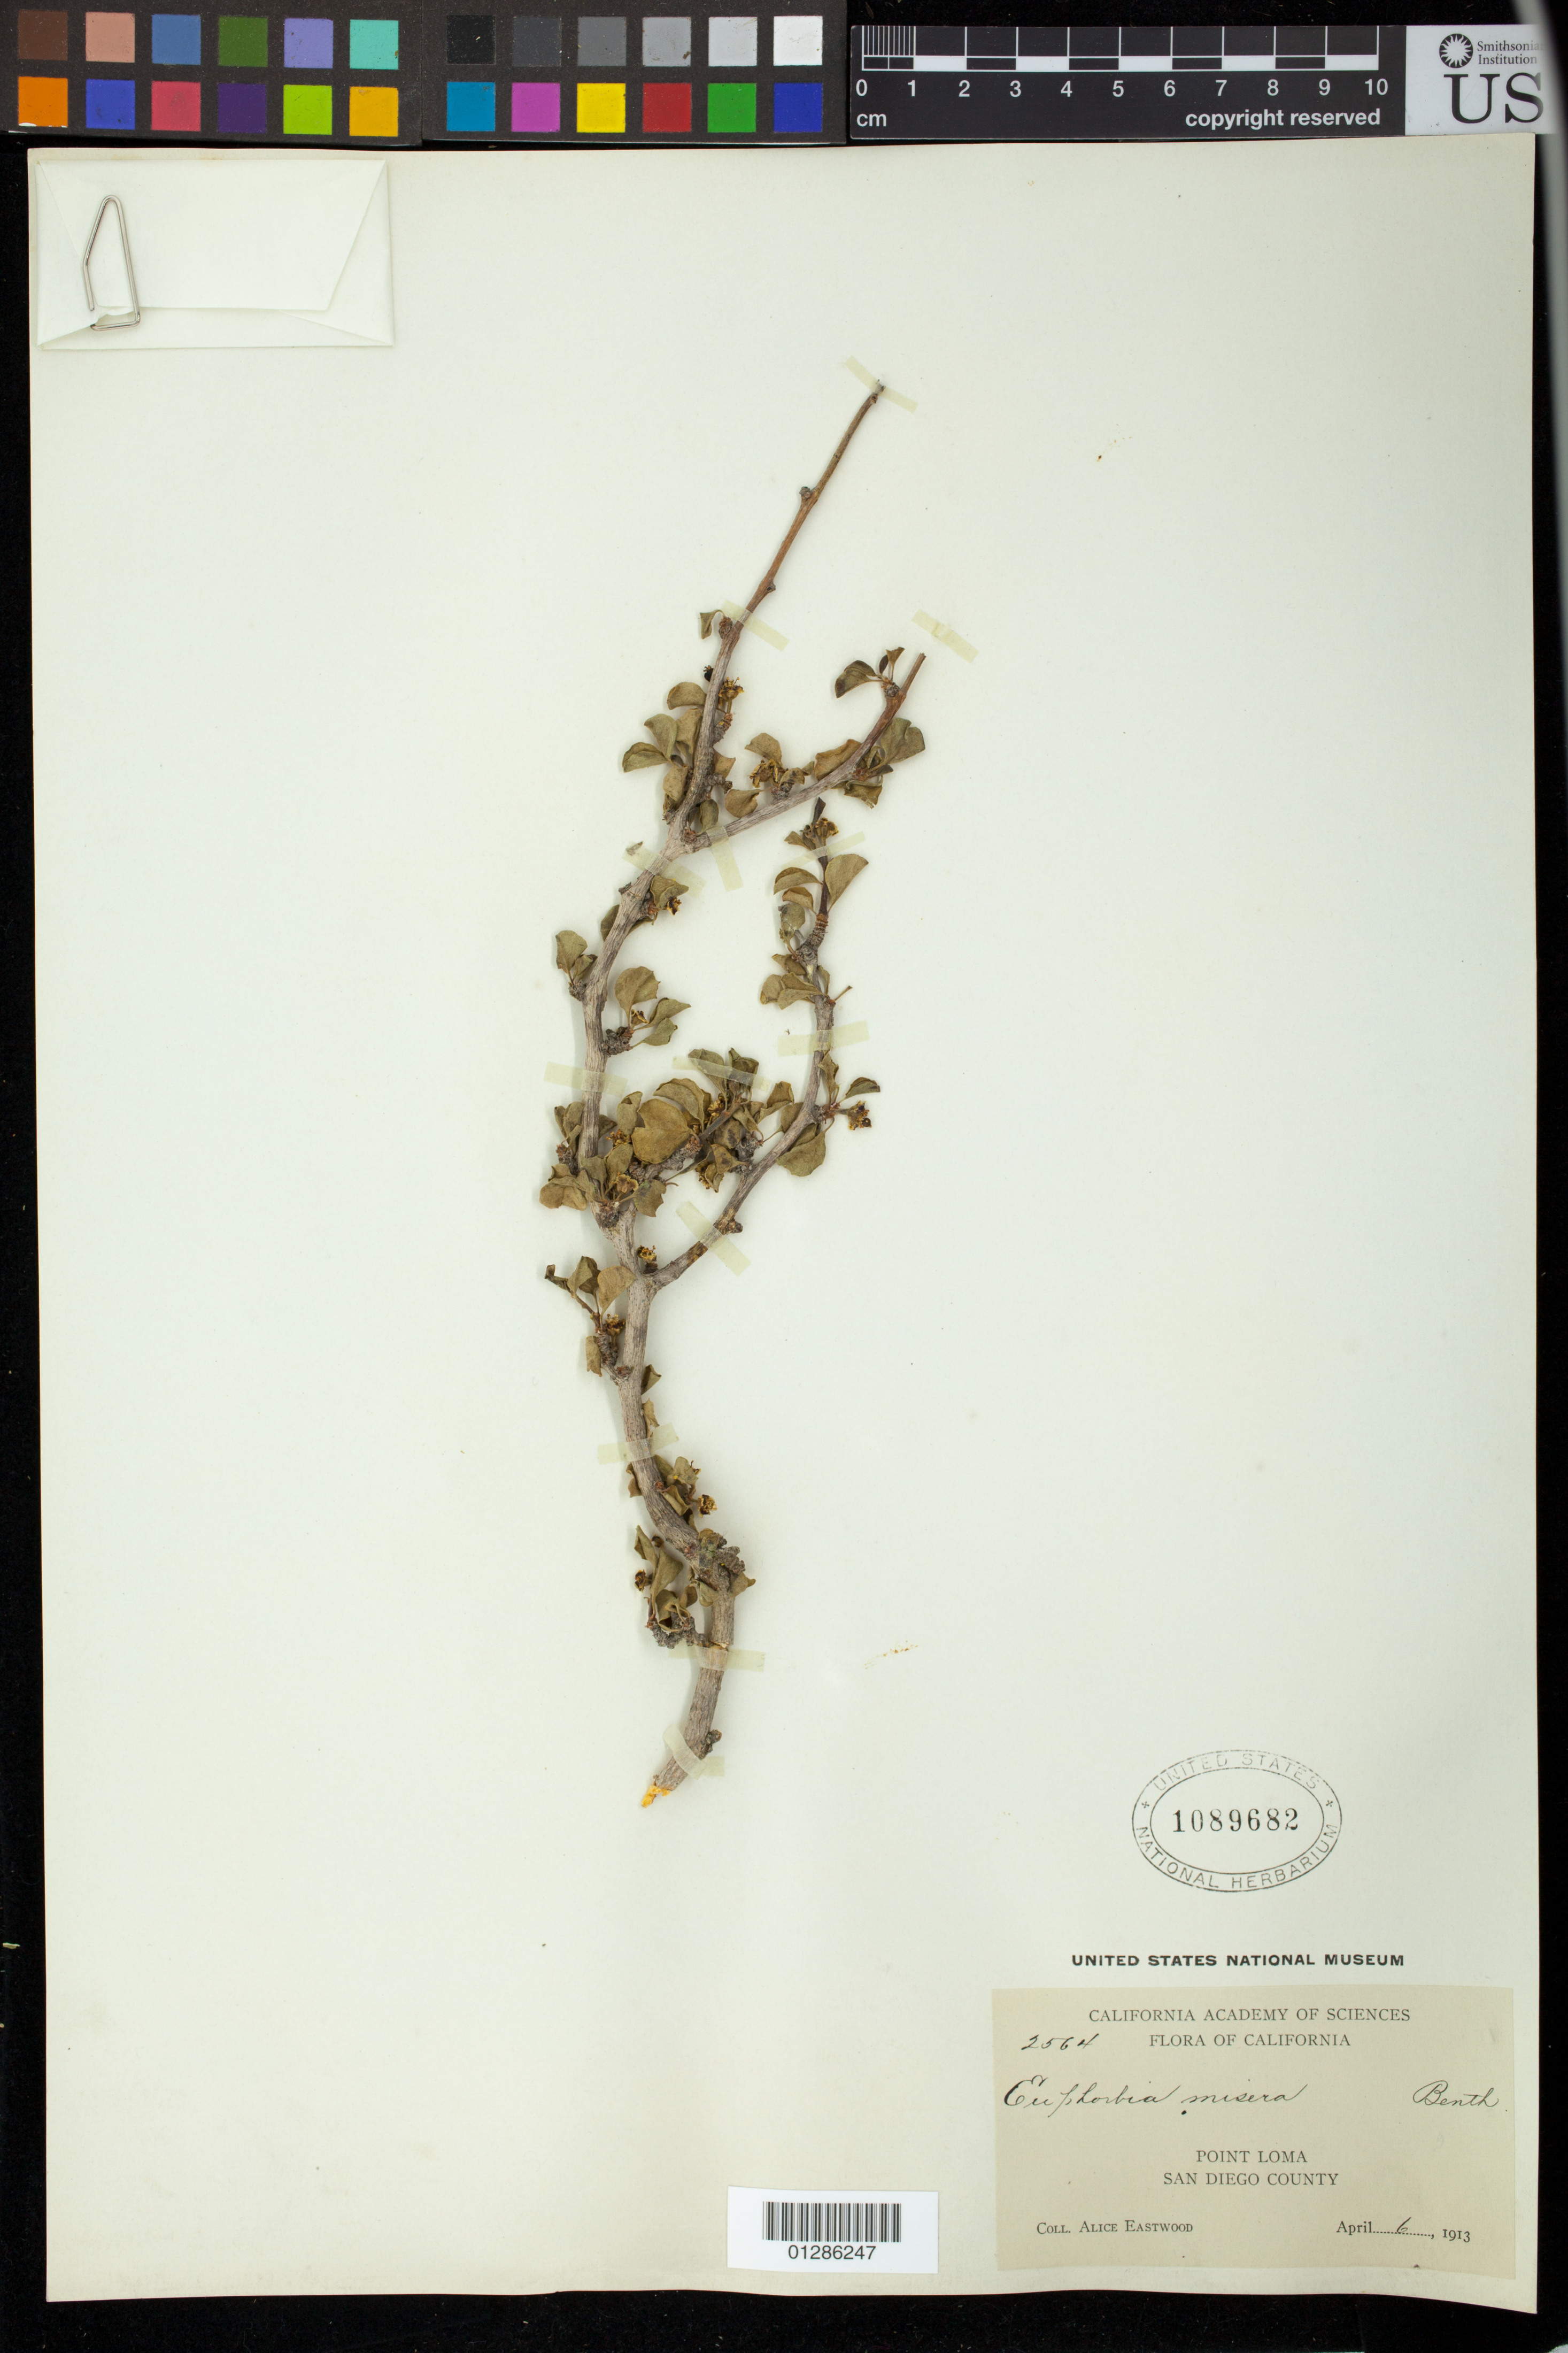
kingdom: Plantae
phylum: Tracheophyta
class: Magnoliopsida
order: Malpighiales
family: Euphorbiaceae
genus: Euphorbia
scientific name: Euphorbia misera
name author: Benth.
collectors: A. Eastwood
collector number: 2564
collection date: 1913-04-06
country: United States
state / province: California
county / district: San Diego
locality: Point Loma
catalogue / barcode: US 1089682